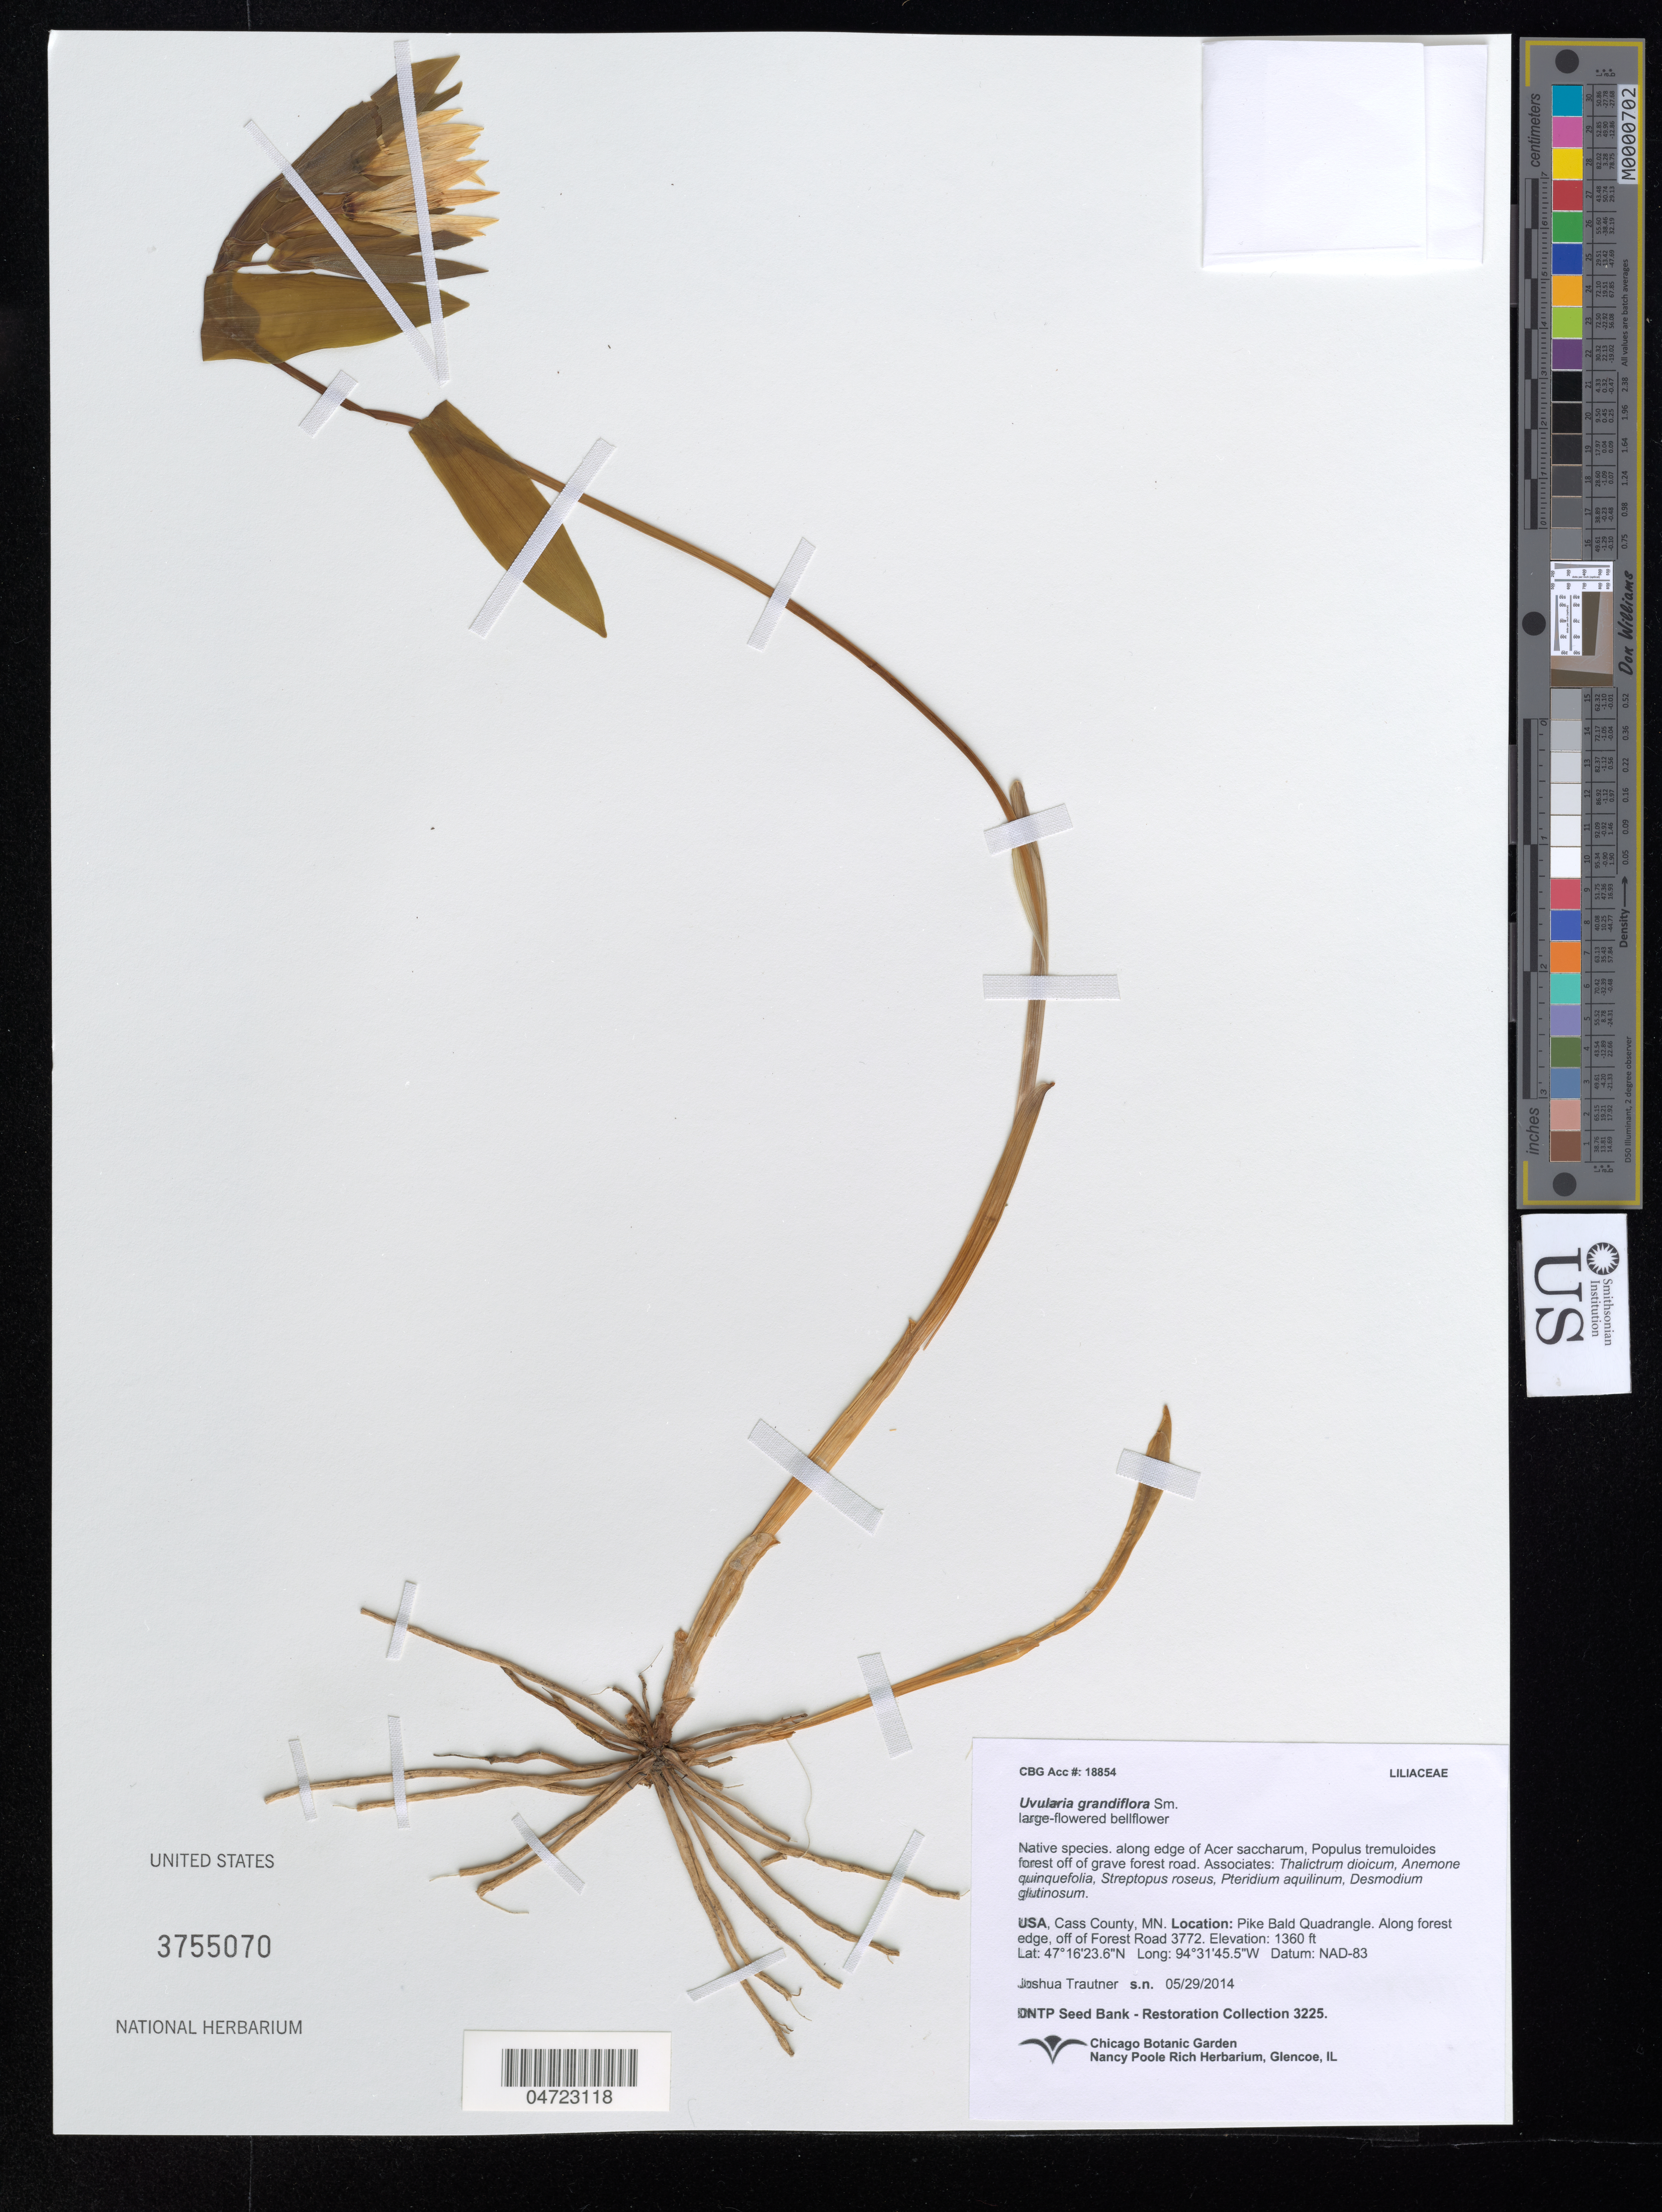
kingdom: Plantae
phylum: Tracheophyta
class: Liliopsida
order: Liliales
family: Colchicaceae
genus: Uvularia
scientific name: Uvularia grandiflora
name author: Sm.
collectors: J. Trautner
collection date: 2014-05-29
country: United States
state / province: Minnesota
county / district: Cass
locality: Cass County. Pike Bald Quadrangle. Along forest edge, off of Forest Road 3772.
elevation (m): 415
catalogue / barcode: US 3755070